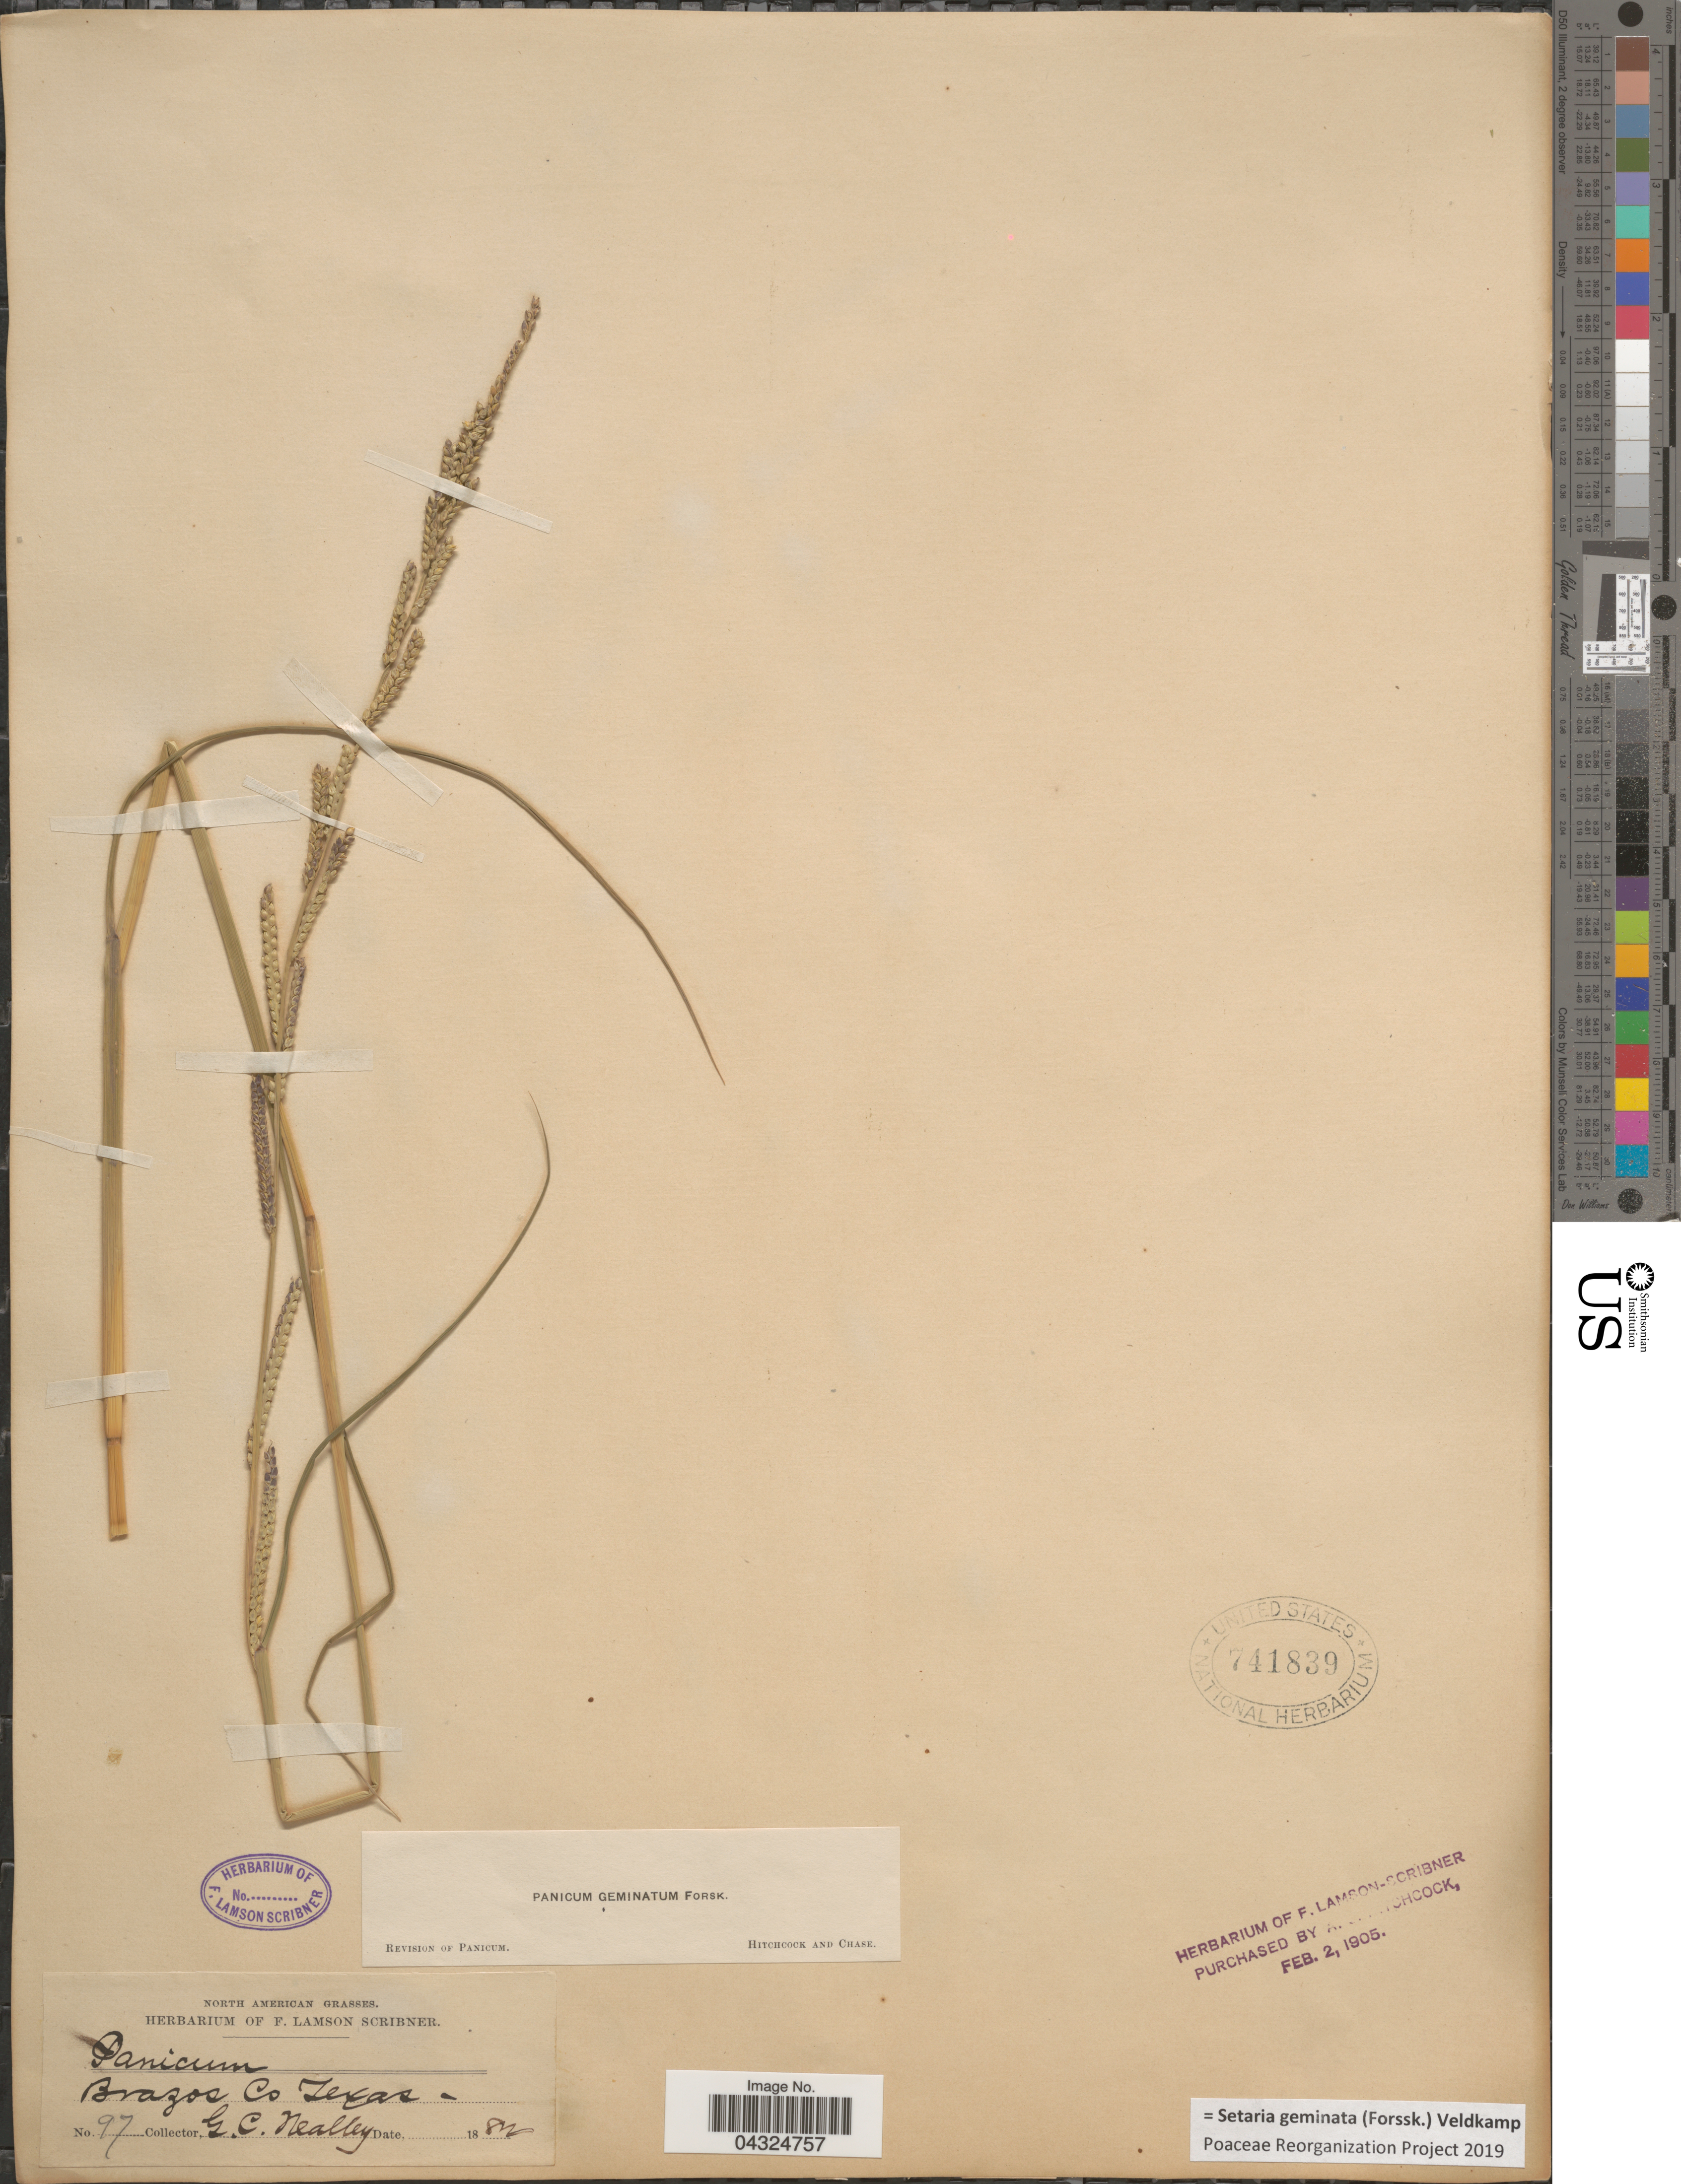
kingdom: Plantae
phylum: Tracheophyta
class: Liliopsida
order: Poales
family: Poaceae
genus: Setaria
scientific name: Setaria geminata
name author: (Forssk.) Veldkamp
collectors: G. C. Nealley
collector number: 97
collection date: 1885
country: United States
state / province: Texas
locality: Brazos Co.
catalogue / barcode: US 741839